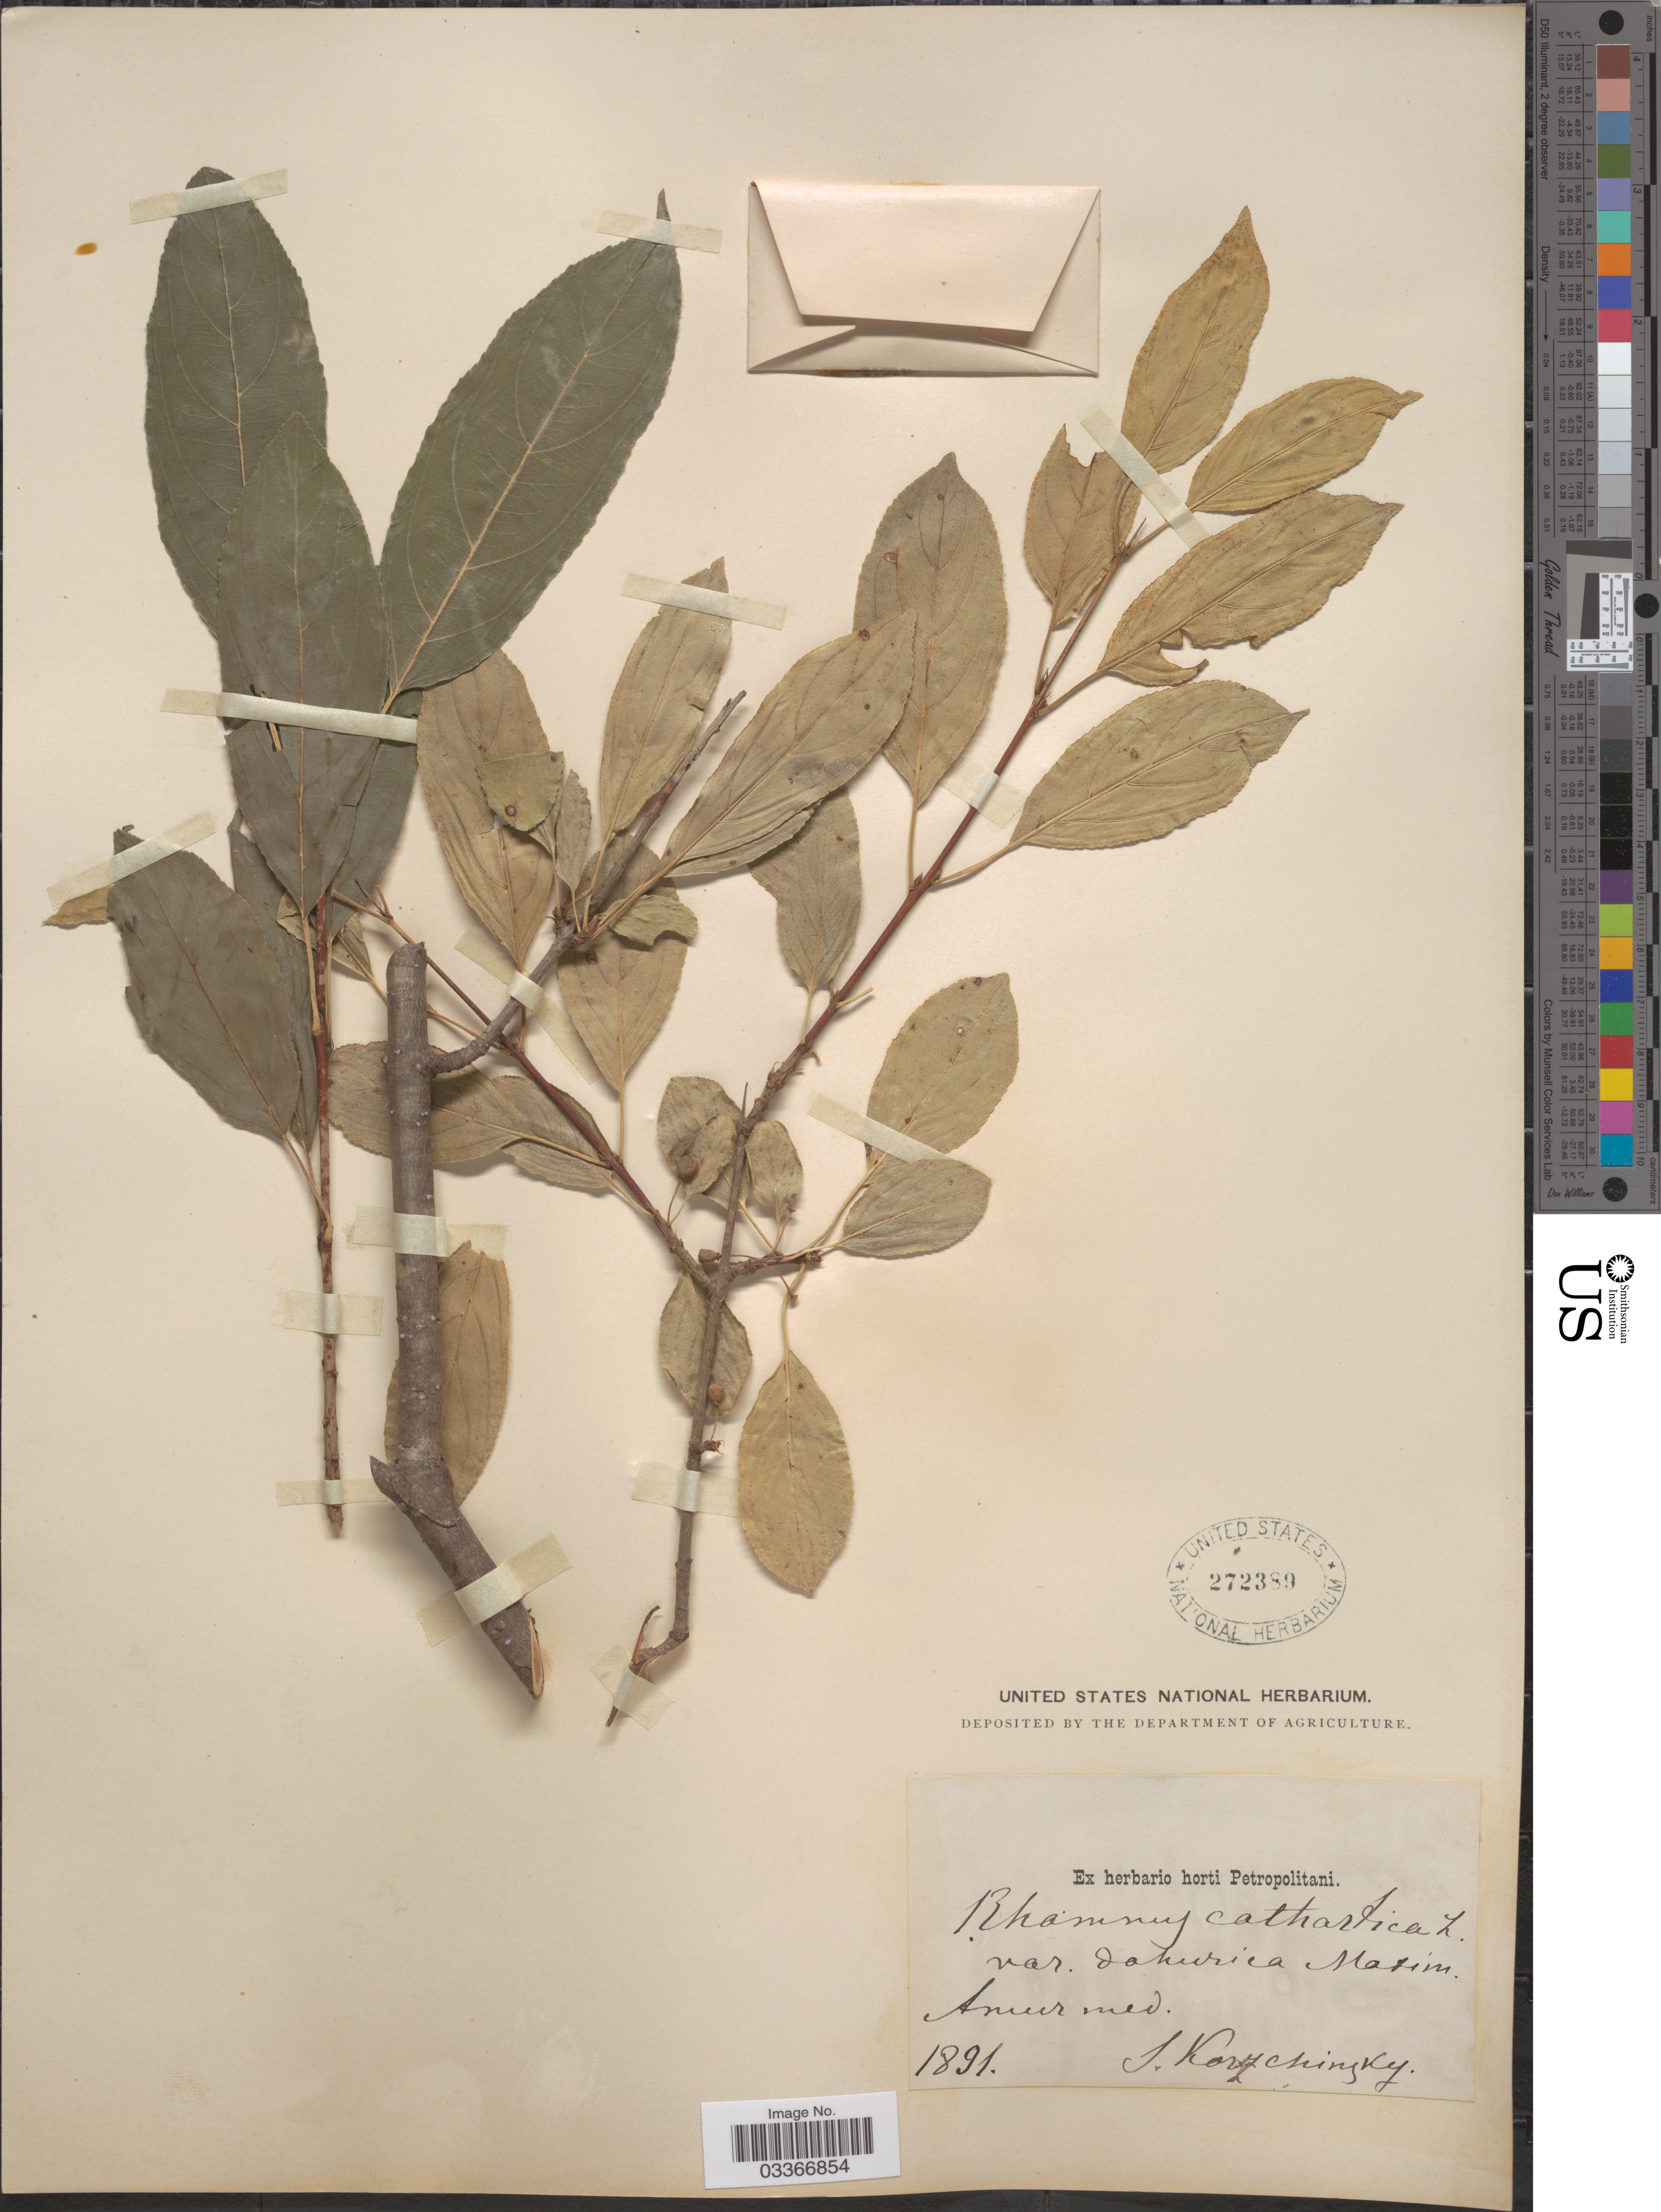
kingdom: Plantae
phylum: Tracheophyta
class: Magnoliopsida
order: Rosales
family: Rhamnaceae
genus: Rhamnus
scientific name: Rhamnus cathartica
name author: L.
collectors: S. Korzchinsky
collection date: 1891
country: Russian Federation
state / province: Amur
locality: Amur med.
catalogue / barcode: US 272389